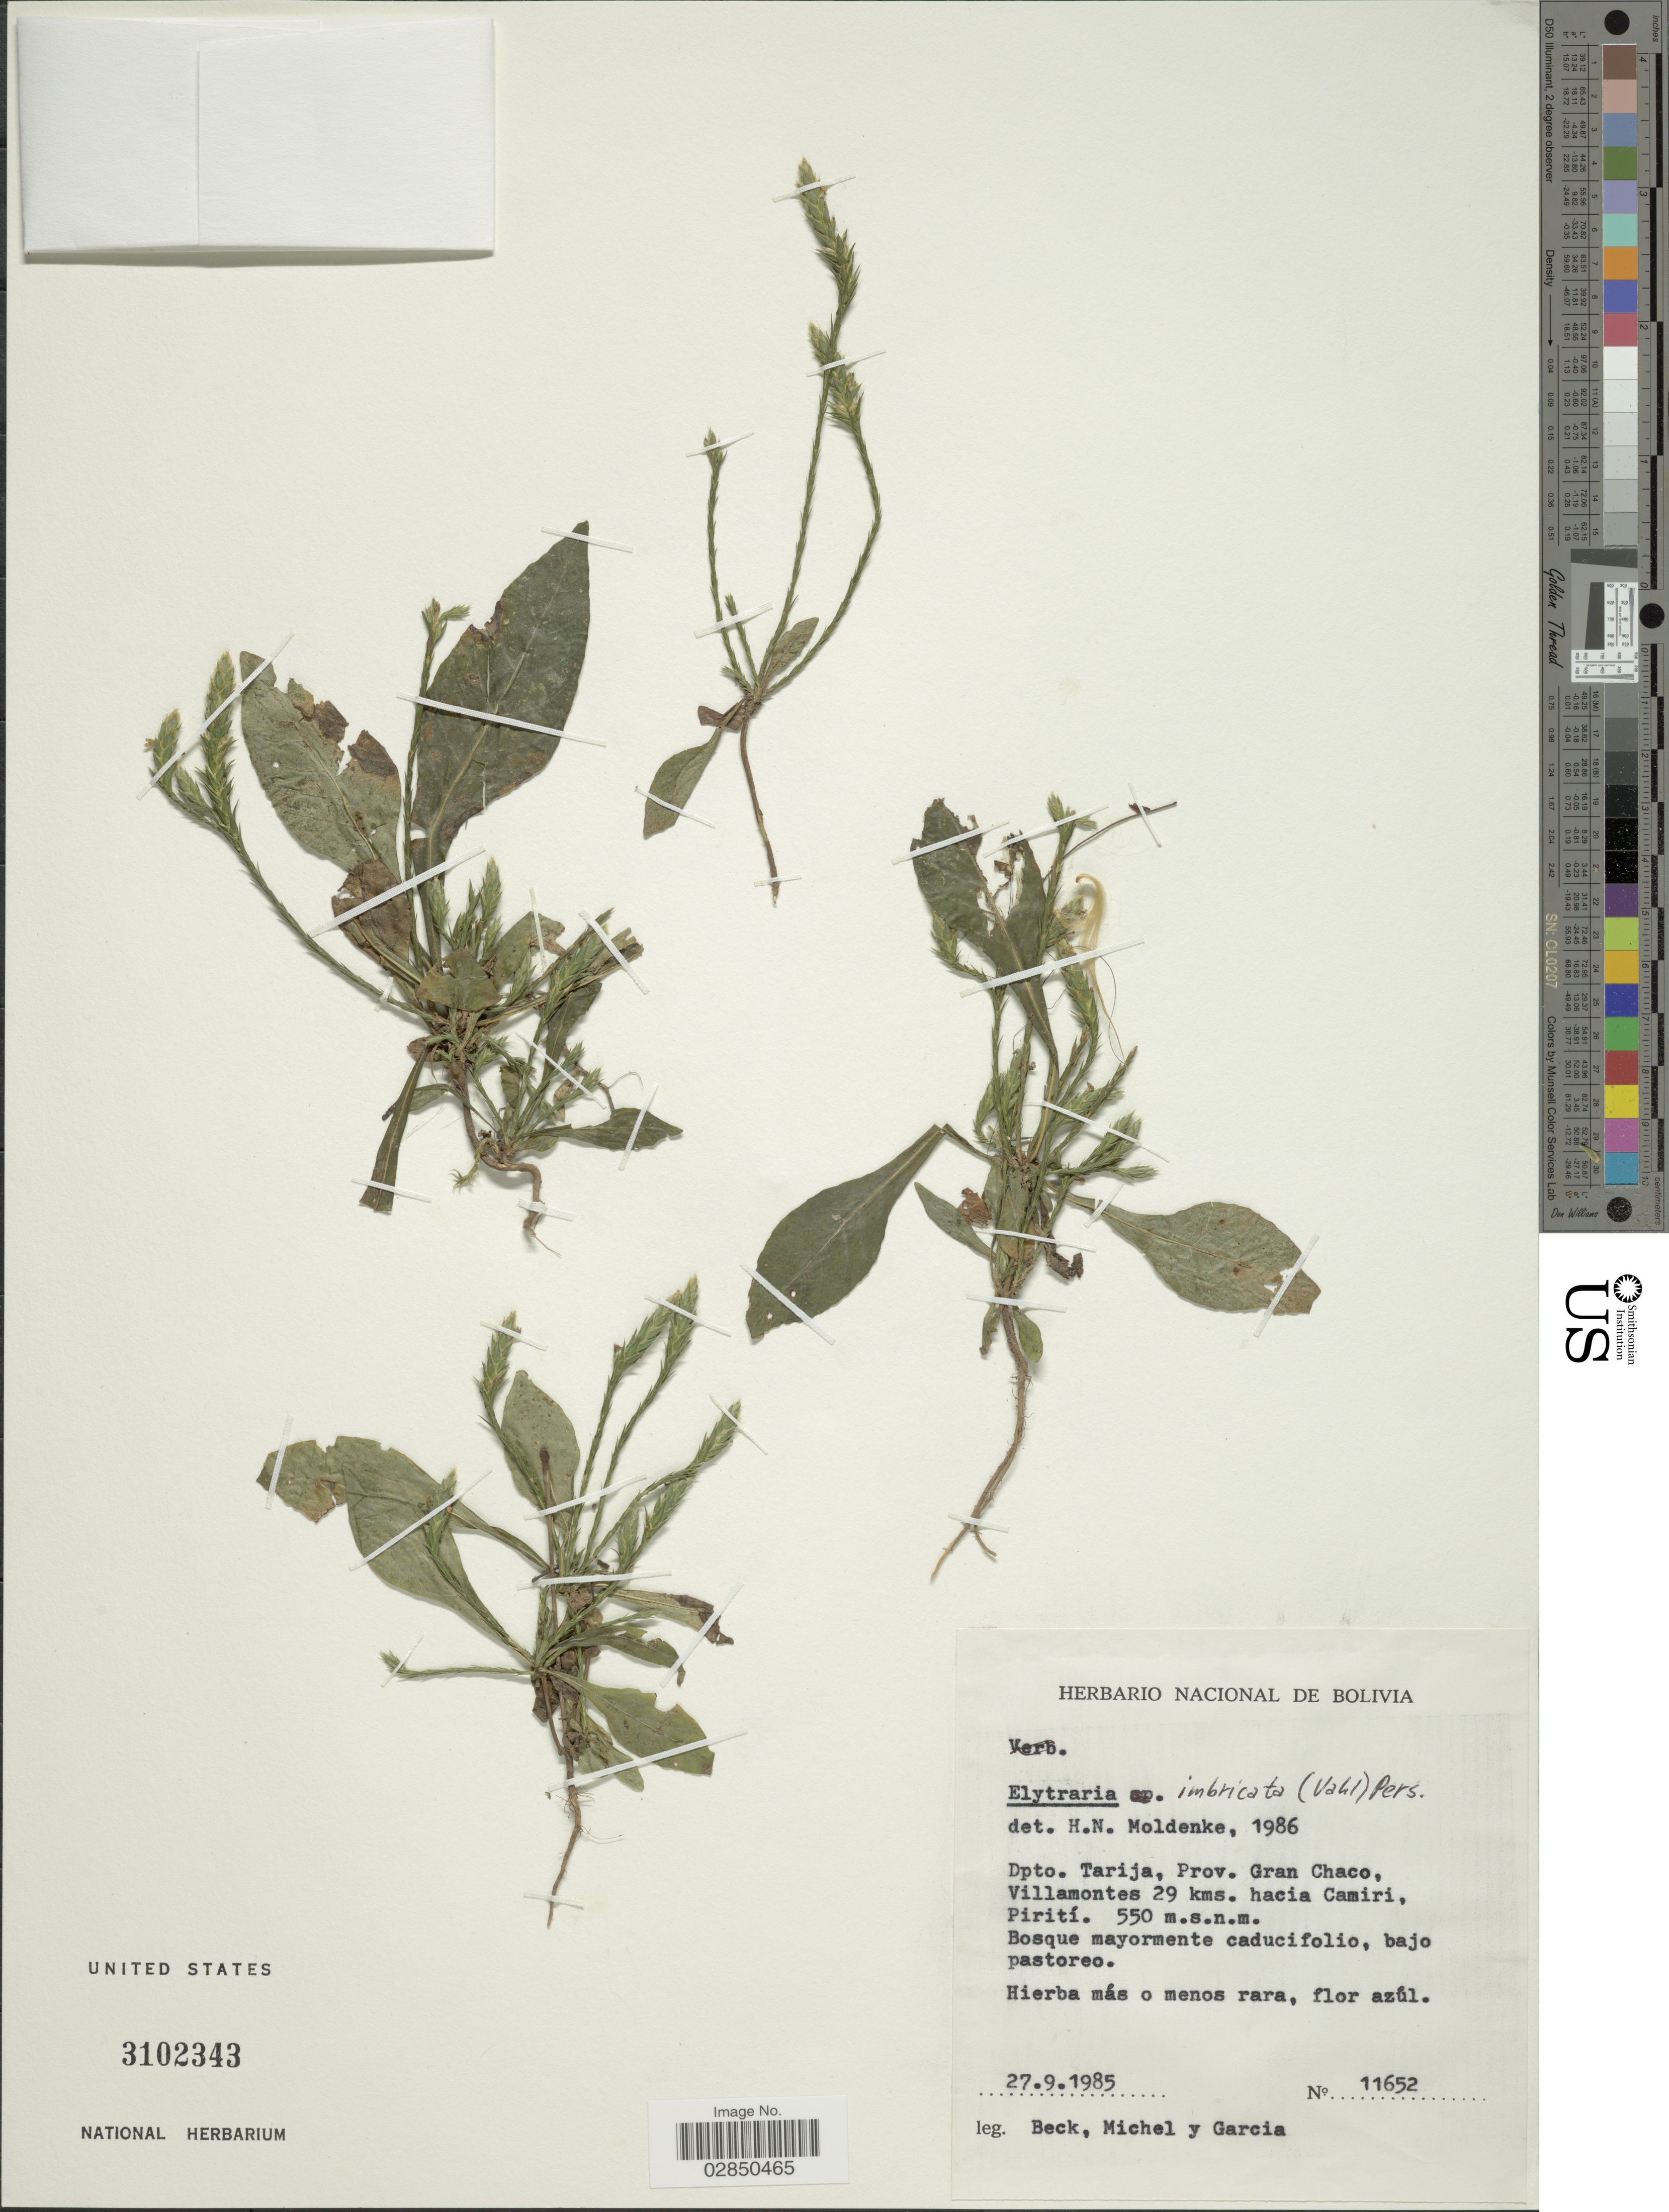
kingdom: Plantae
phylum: Tracheophyta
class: Magnoliopsida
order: Lamiales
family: Acanthaceae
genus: Elytraria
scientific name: Elytraria imbricata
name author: (Vahl) Pers.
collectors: -- Beck, -. Michel & H. Garcia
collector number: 11652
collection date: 1985-09-27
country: Bolivia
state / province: Tarija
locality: Dpto. Tarija. Prov. Gran Chaco. Villamontes 29 kms. hacia Camiri, Pirití.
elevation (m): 550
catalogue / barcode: US 3102343